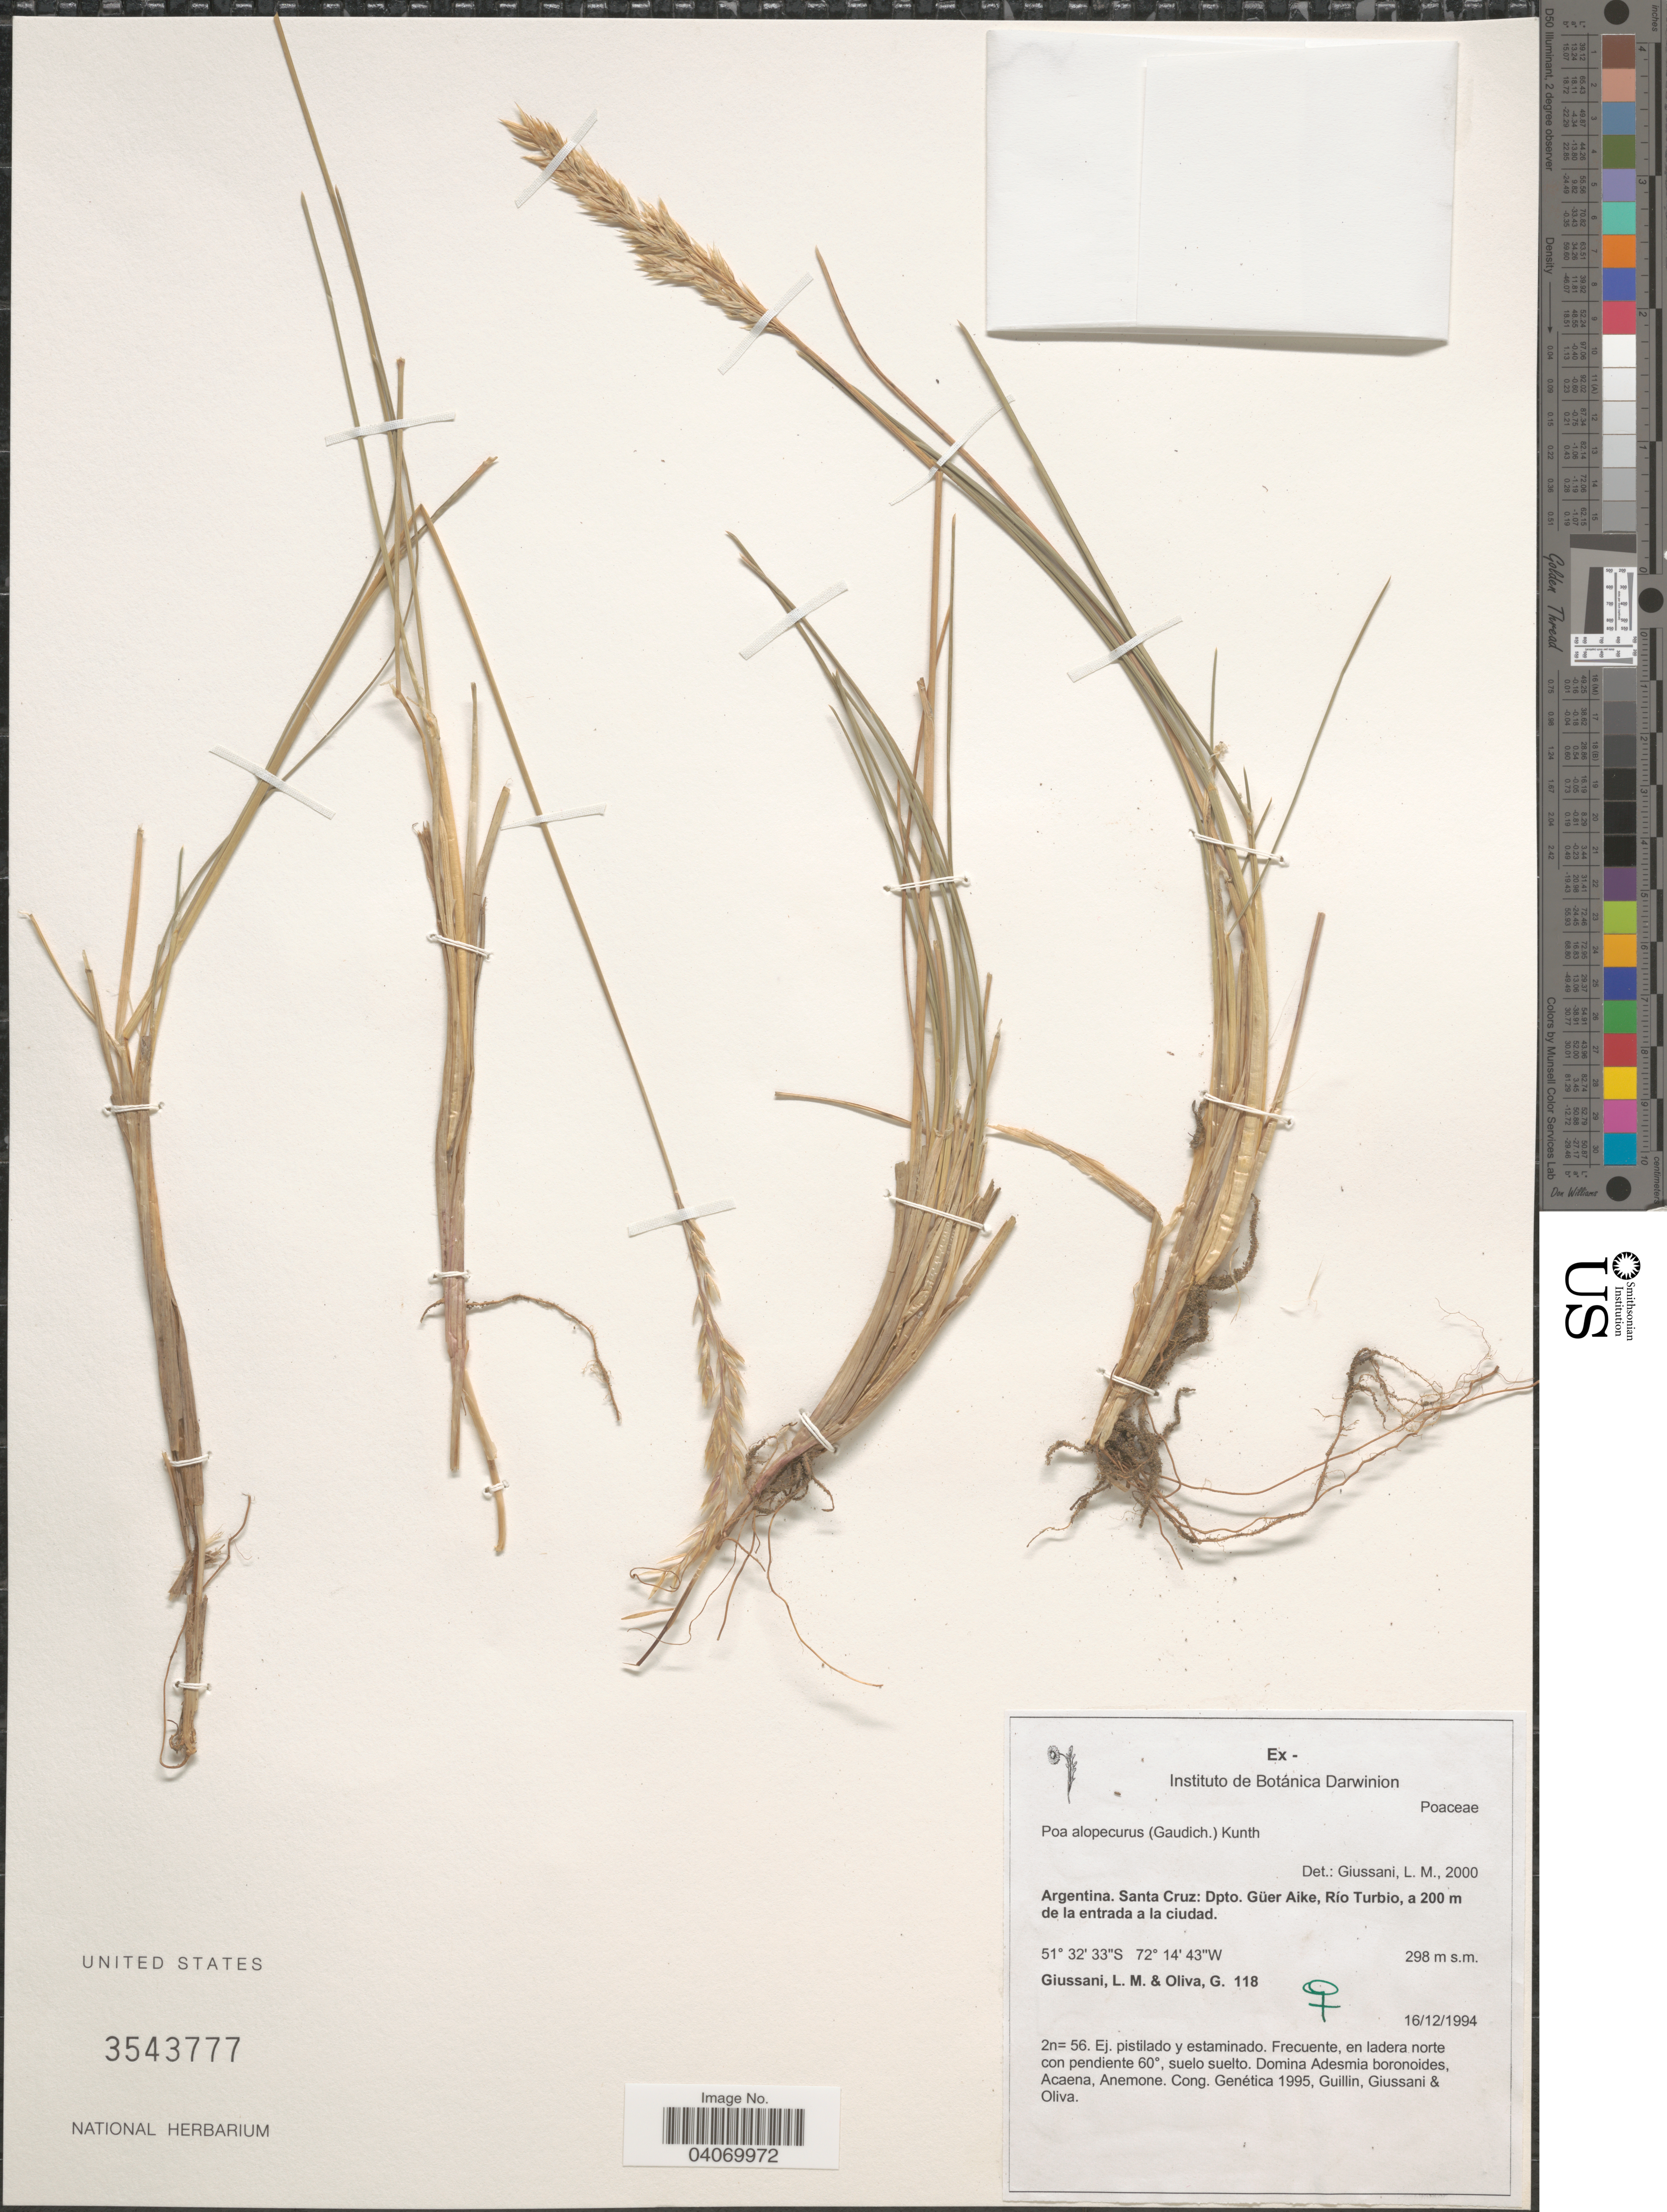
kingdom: Plantae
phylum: Tracheophyta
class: Liliopsida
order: Poales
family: Poaceae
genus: Poa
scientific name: Poa alopecurus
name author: (Gaudich. ex Mirb.) Kunth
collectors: L. Giussani & G. Oliva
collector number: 118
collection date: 1994-12-16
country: Argentina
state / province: Santa Cruz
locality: Dpto. Güer Aike, Río Turbio, a 200 m de la entrada a la ciudad.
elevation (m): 298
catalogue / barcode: US 3543777